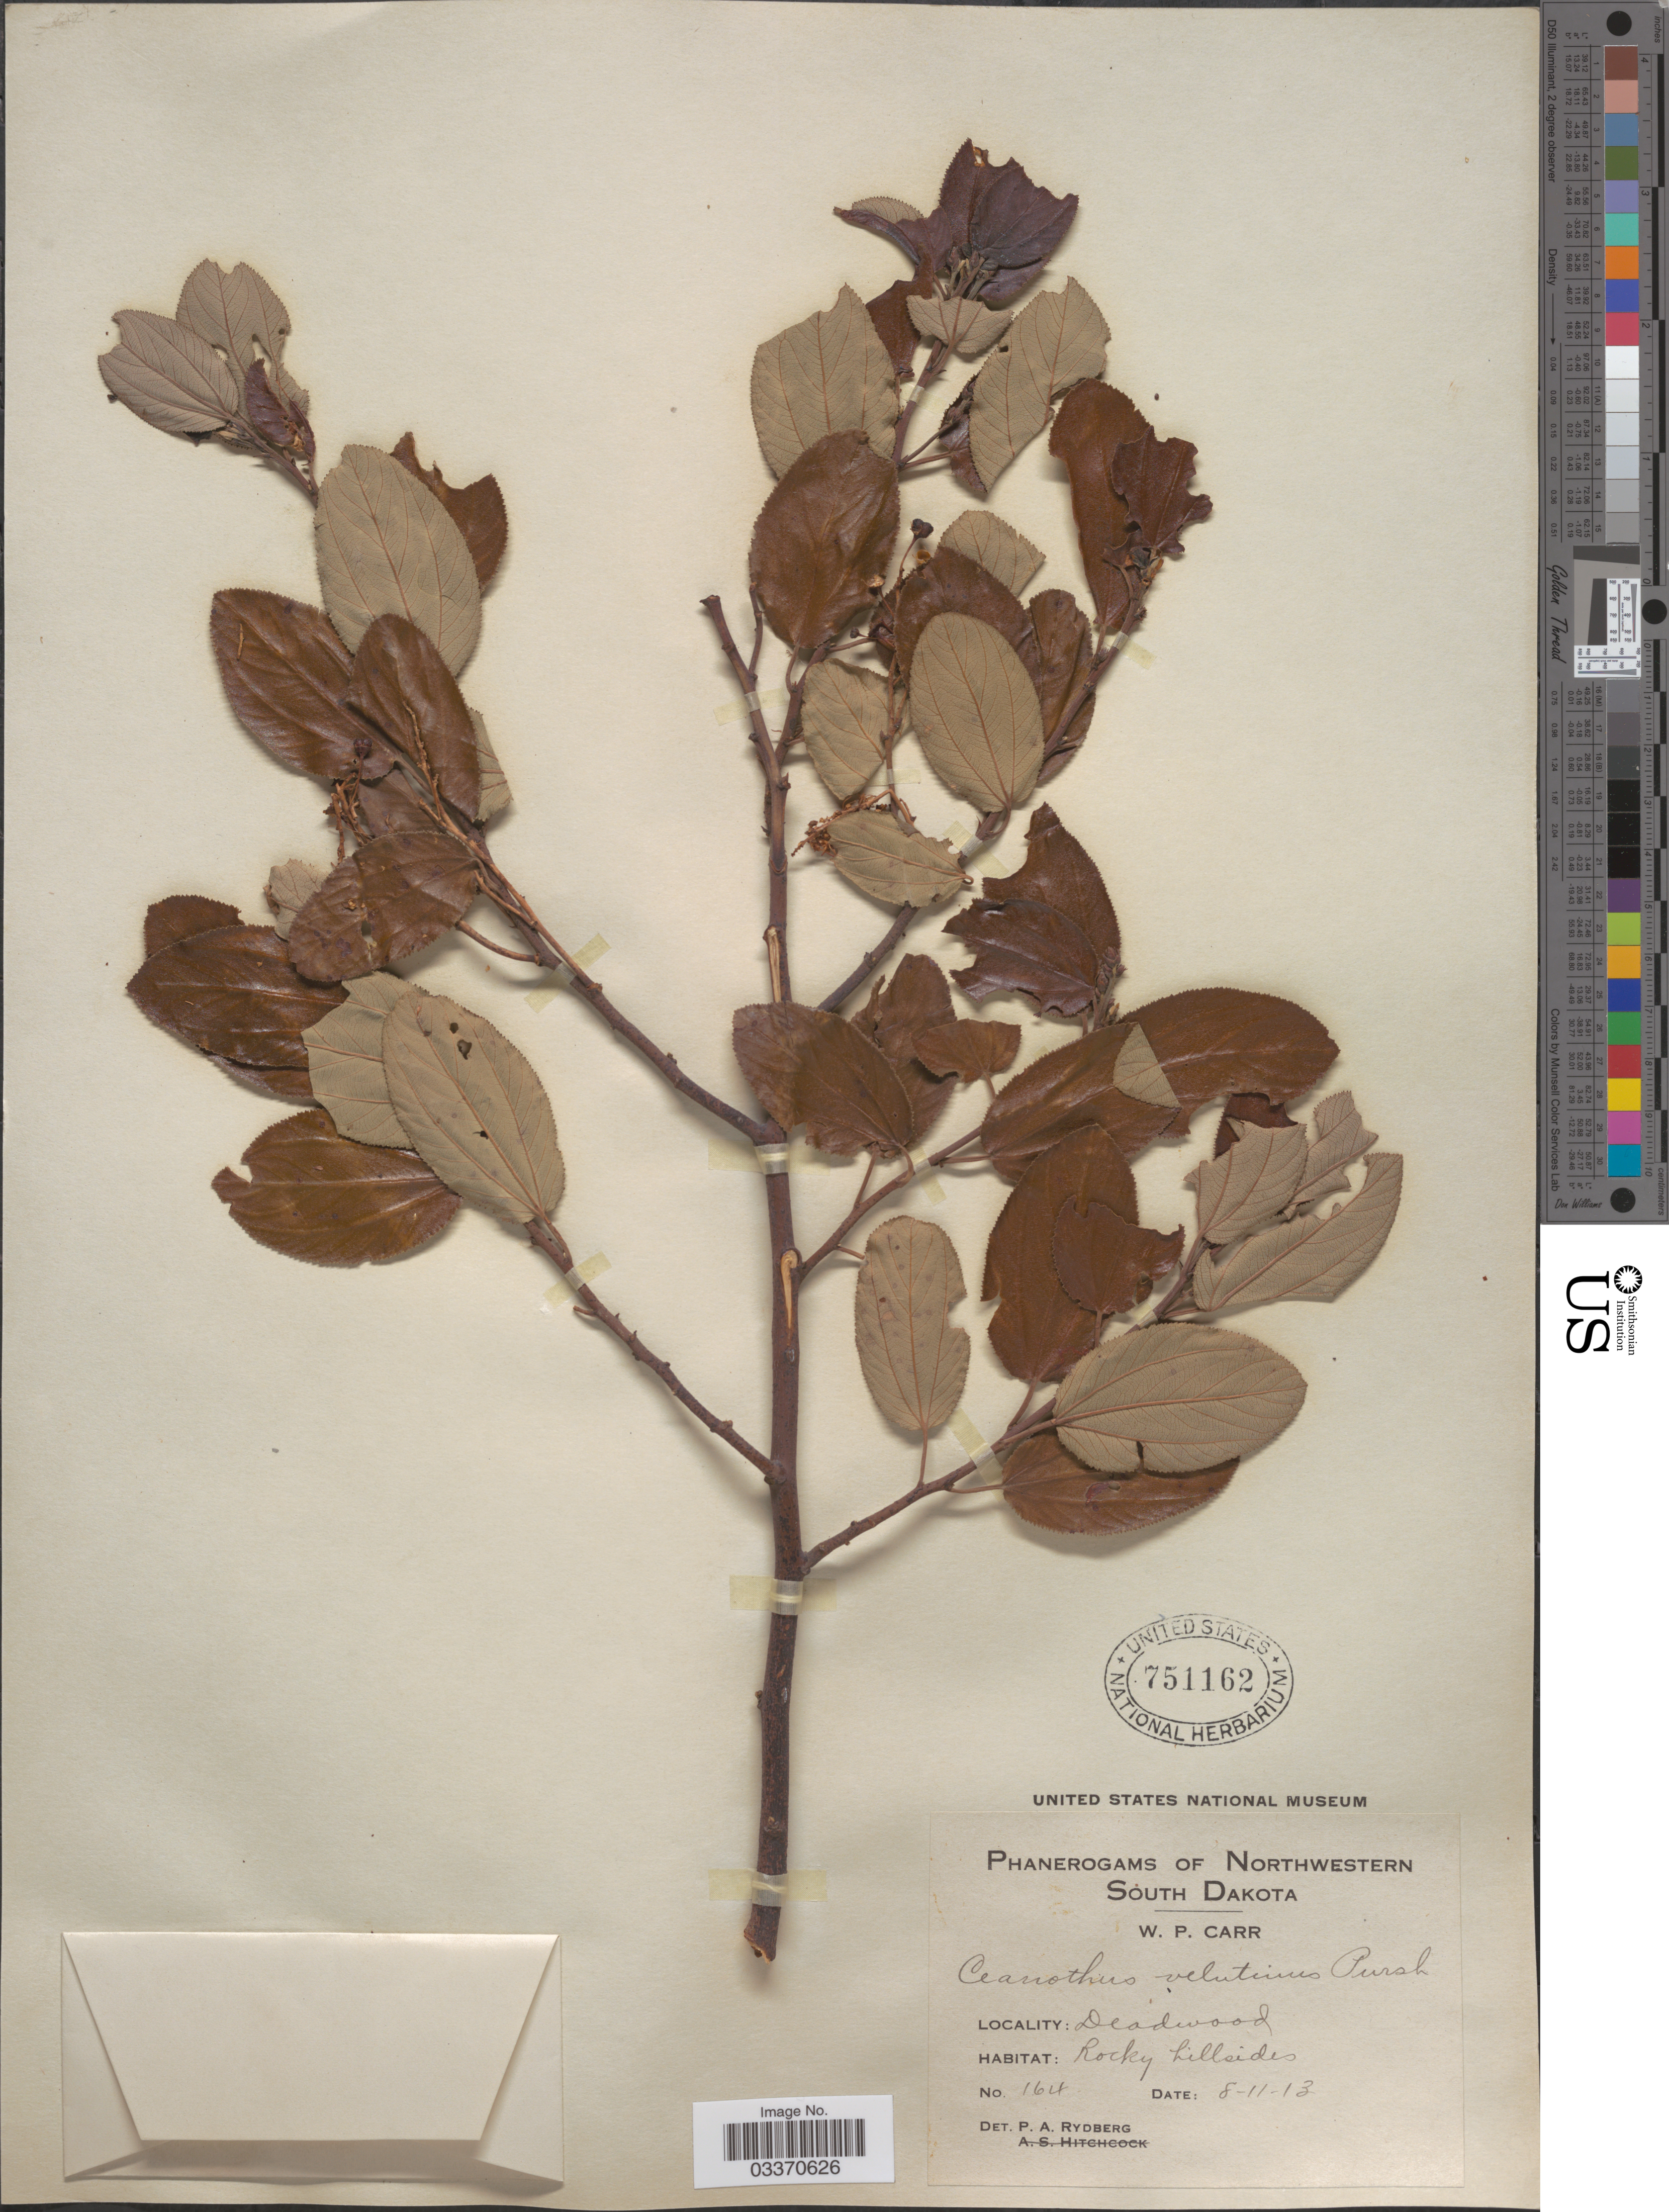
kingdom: Plantae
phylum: Tracheophyta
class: Magnoliopsida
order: Rosales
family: Rhamnaceae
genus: Ceanothus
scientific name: Ceanothus velutinus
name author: Douglas ex Hook.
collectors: W. Carr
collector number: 164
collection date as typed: Transcribed d/m/y: 11/8/13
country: United States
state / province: South Dakota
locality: Northwestern South Dakota. Deadwood.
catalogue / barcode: US 751162